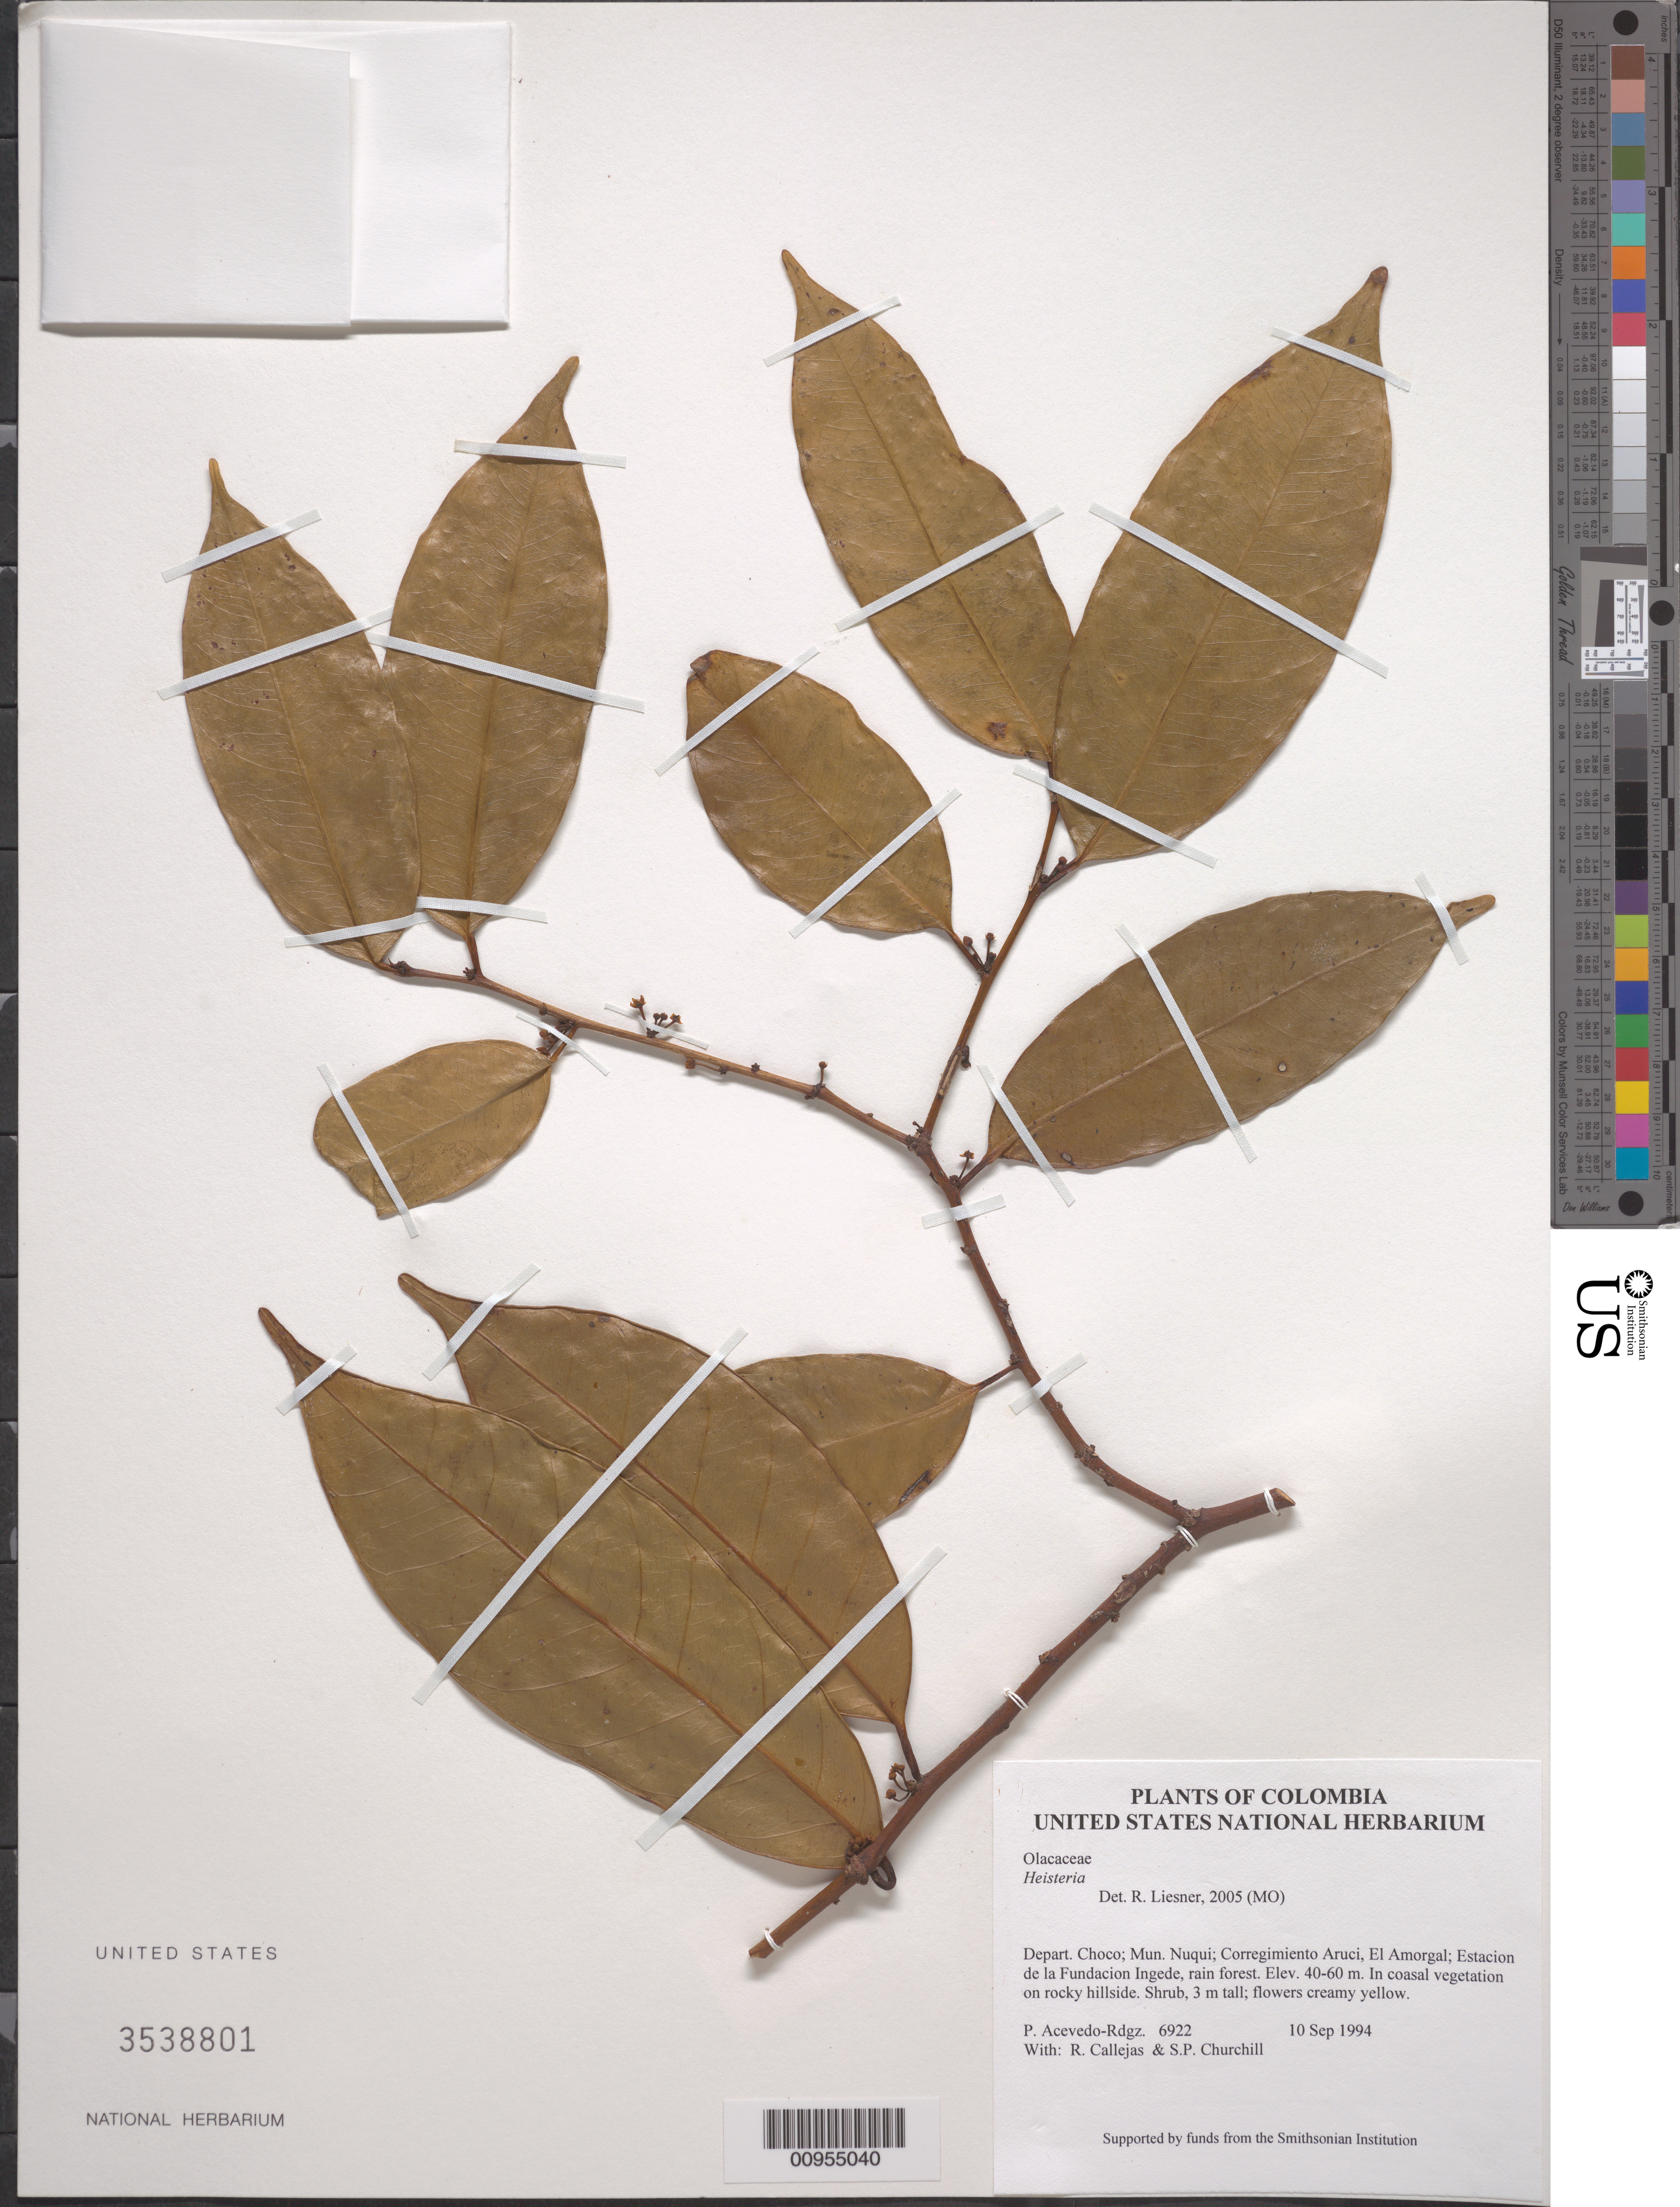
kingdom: Plantae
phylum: Tracheophyta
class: Magnoliopsida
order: Santalales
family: Erythropalaceae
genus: Heisteria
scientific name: Heisteria sp.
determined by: Liesner, R. L.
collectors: P. Acevedo-Rodr., R. Callejas & S. Churchill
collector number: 6922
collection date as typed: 10 Sep 1994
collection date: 1994-09-10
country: Colombia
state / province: Chocó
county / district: Nuqui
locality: Depart. Choco; Mun. Nuqui; Corregimiento Aruci, El Amorgal; Estacion de la Fundacion Ingede, rain forest.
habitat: In coasal vegetation on rocky hillside.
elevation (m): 40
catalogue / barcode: US 3538801